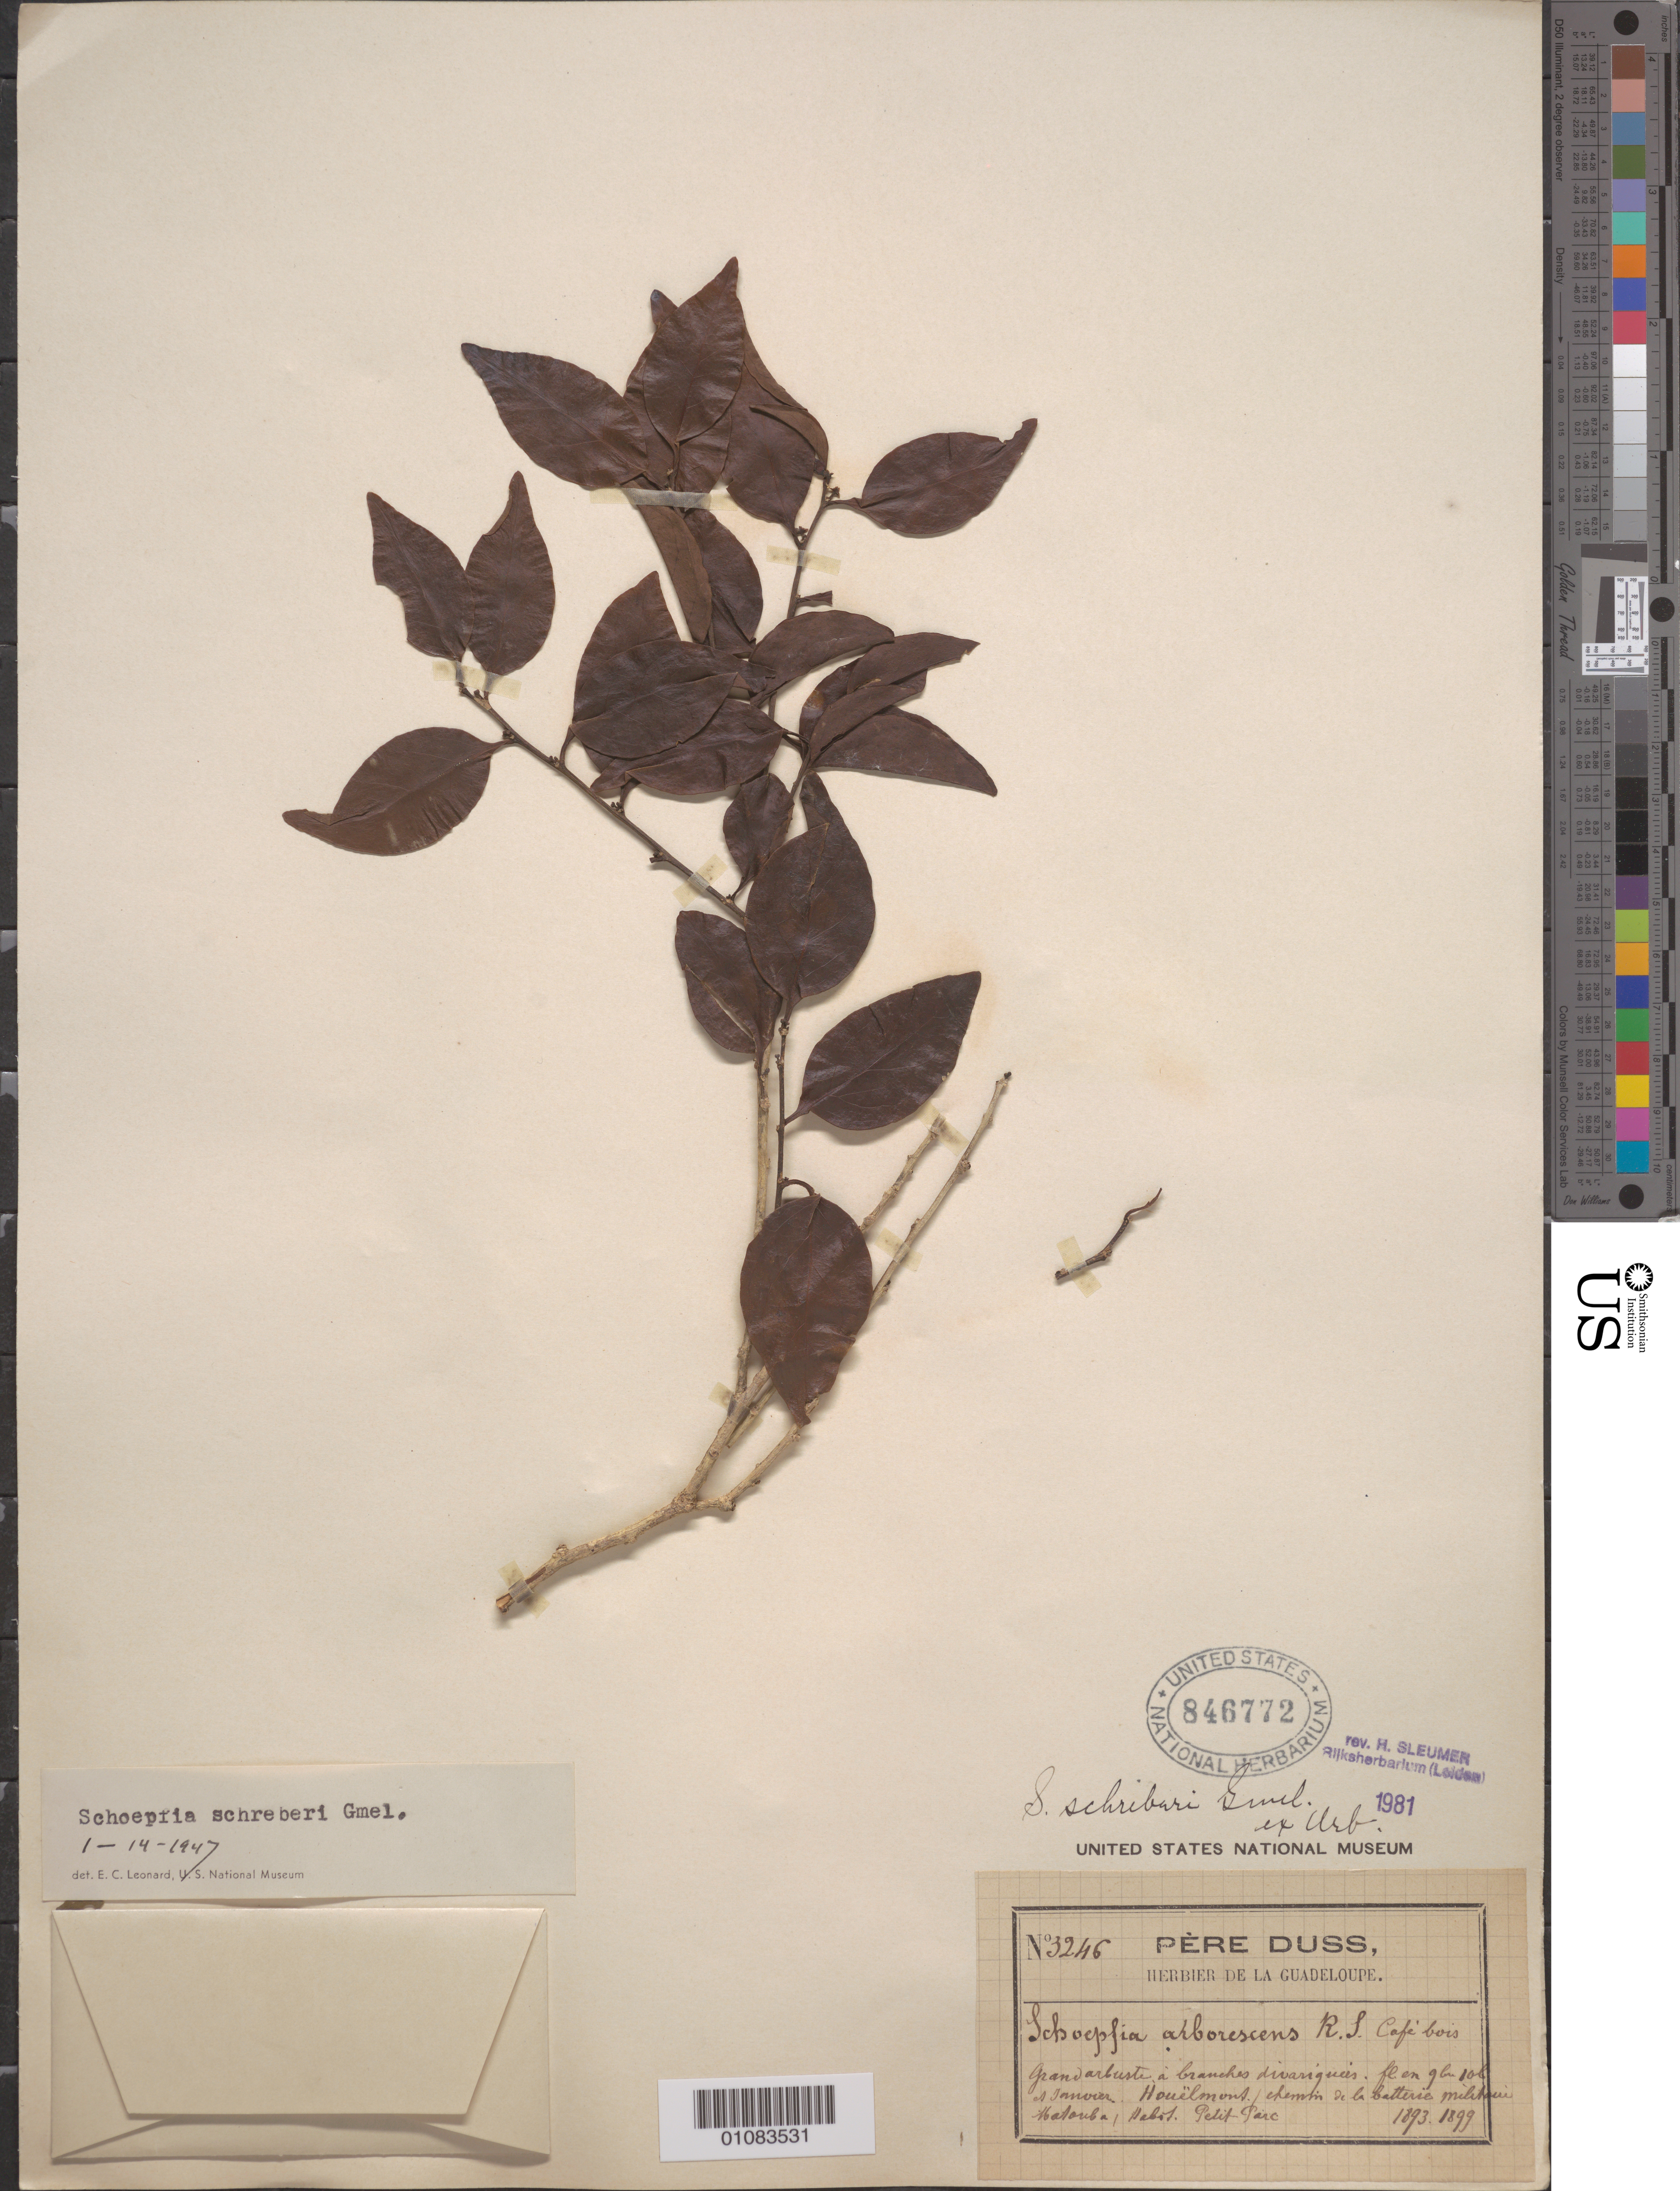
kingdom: Plantae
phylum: Tracheophyta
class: Magnoliopsida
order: Santalales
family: Schoepfiaceae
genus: Schoepfia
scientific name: Schoepfia schreberi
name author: J.F. Gmel.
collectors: Père Duss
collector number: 3246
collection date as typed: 1893 or -- --- 1899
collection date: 1893 or 1899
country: Guadeloupe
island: Basse Terre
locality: Houelmont, chemin de la batterie militaire.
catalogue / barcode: US 846772